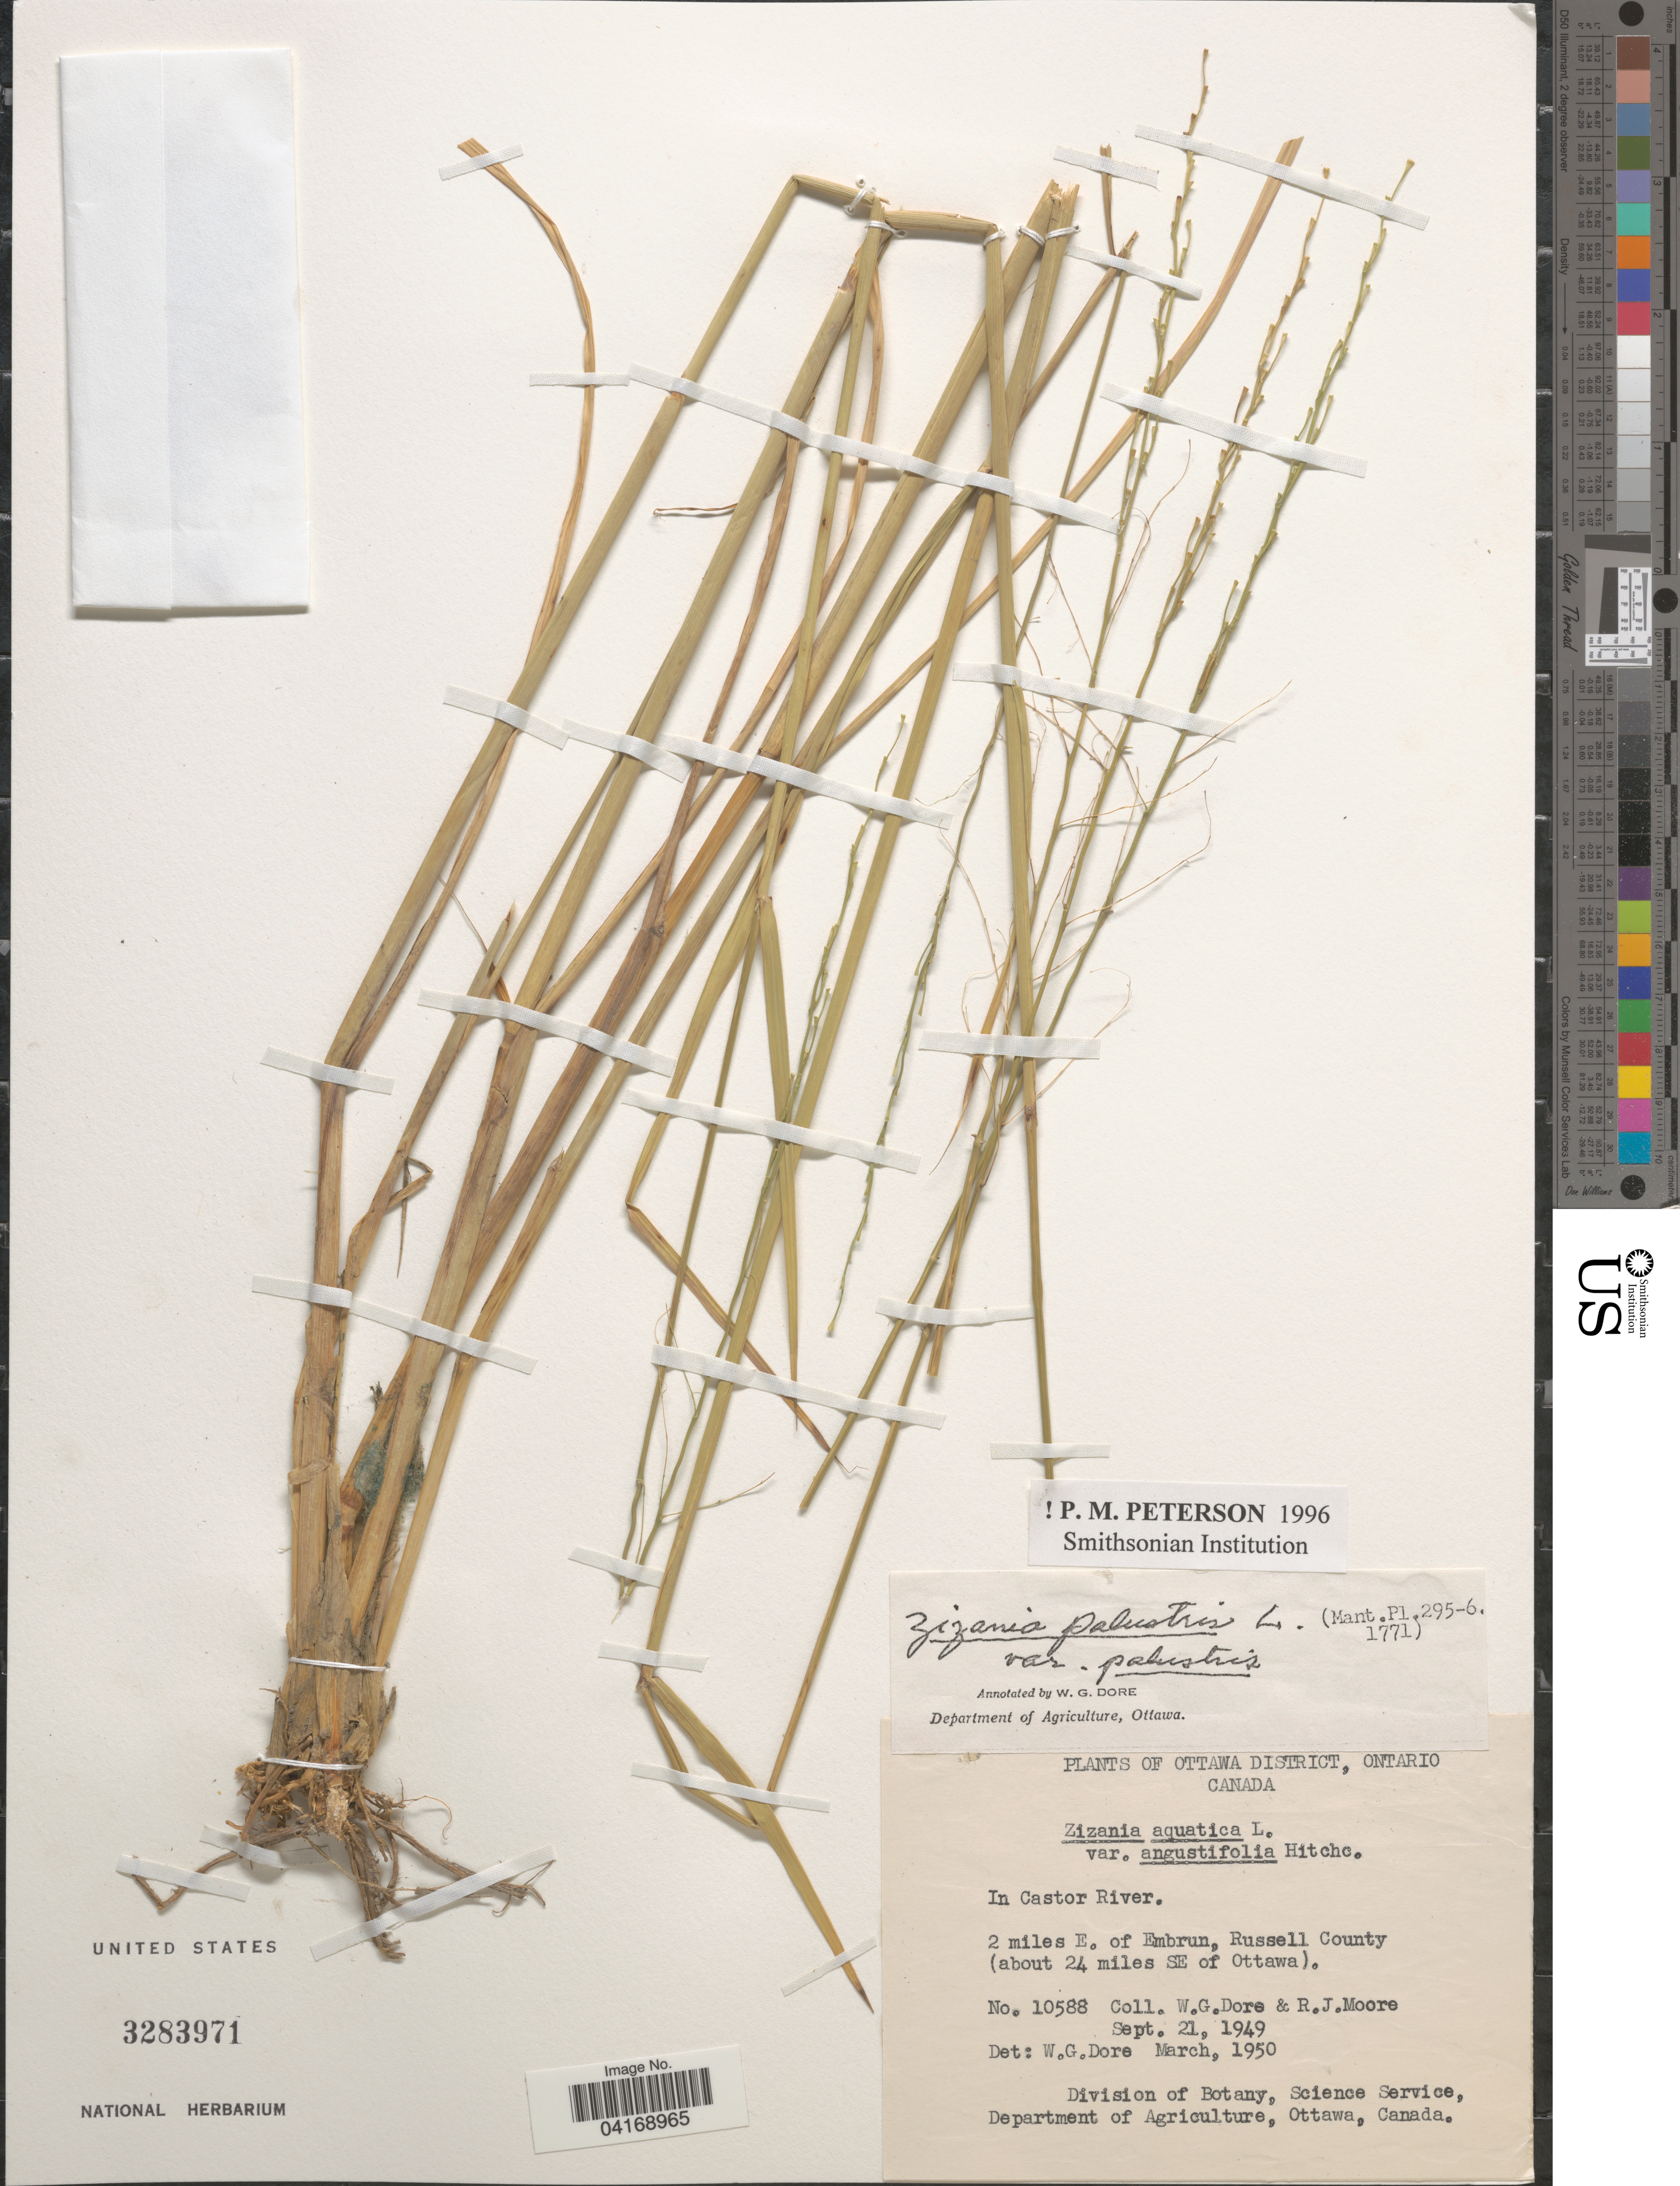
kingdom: Plantae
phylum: Tracheophyta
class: Liliopsida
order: Poales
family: Poaceae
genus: Zizania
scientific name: Zizania palustris var. palustris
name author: L.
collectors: W. Dore & R. J. Moore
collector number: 10588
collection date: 1949-09-21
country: Canada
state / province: Ontario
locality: Ottawa District. 2 miles E. of Embrun, Russell County (about 24 miles SE of Ottawa).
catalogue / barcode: US 3283971